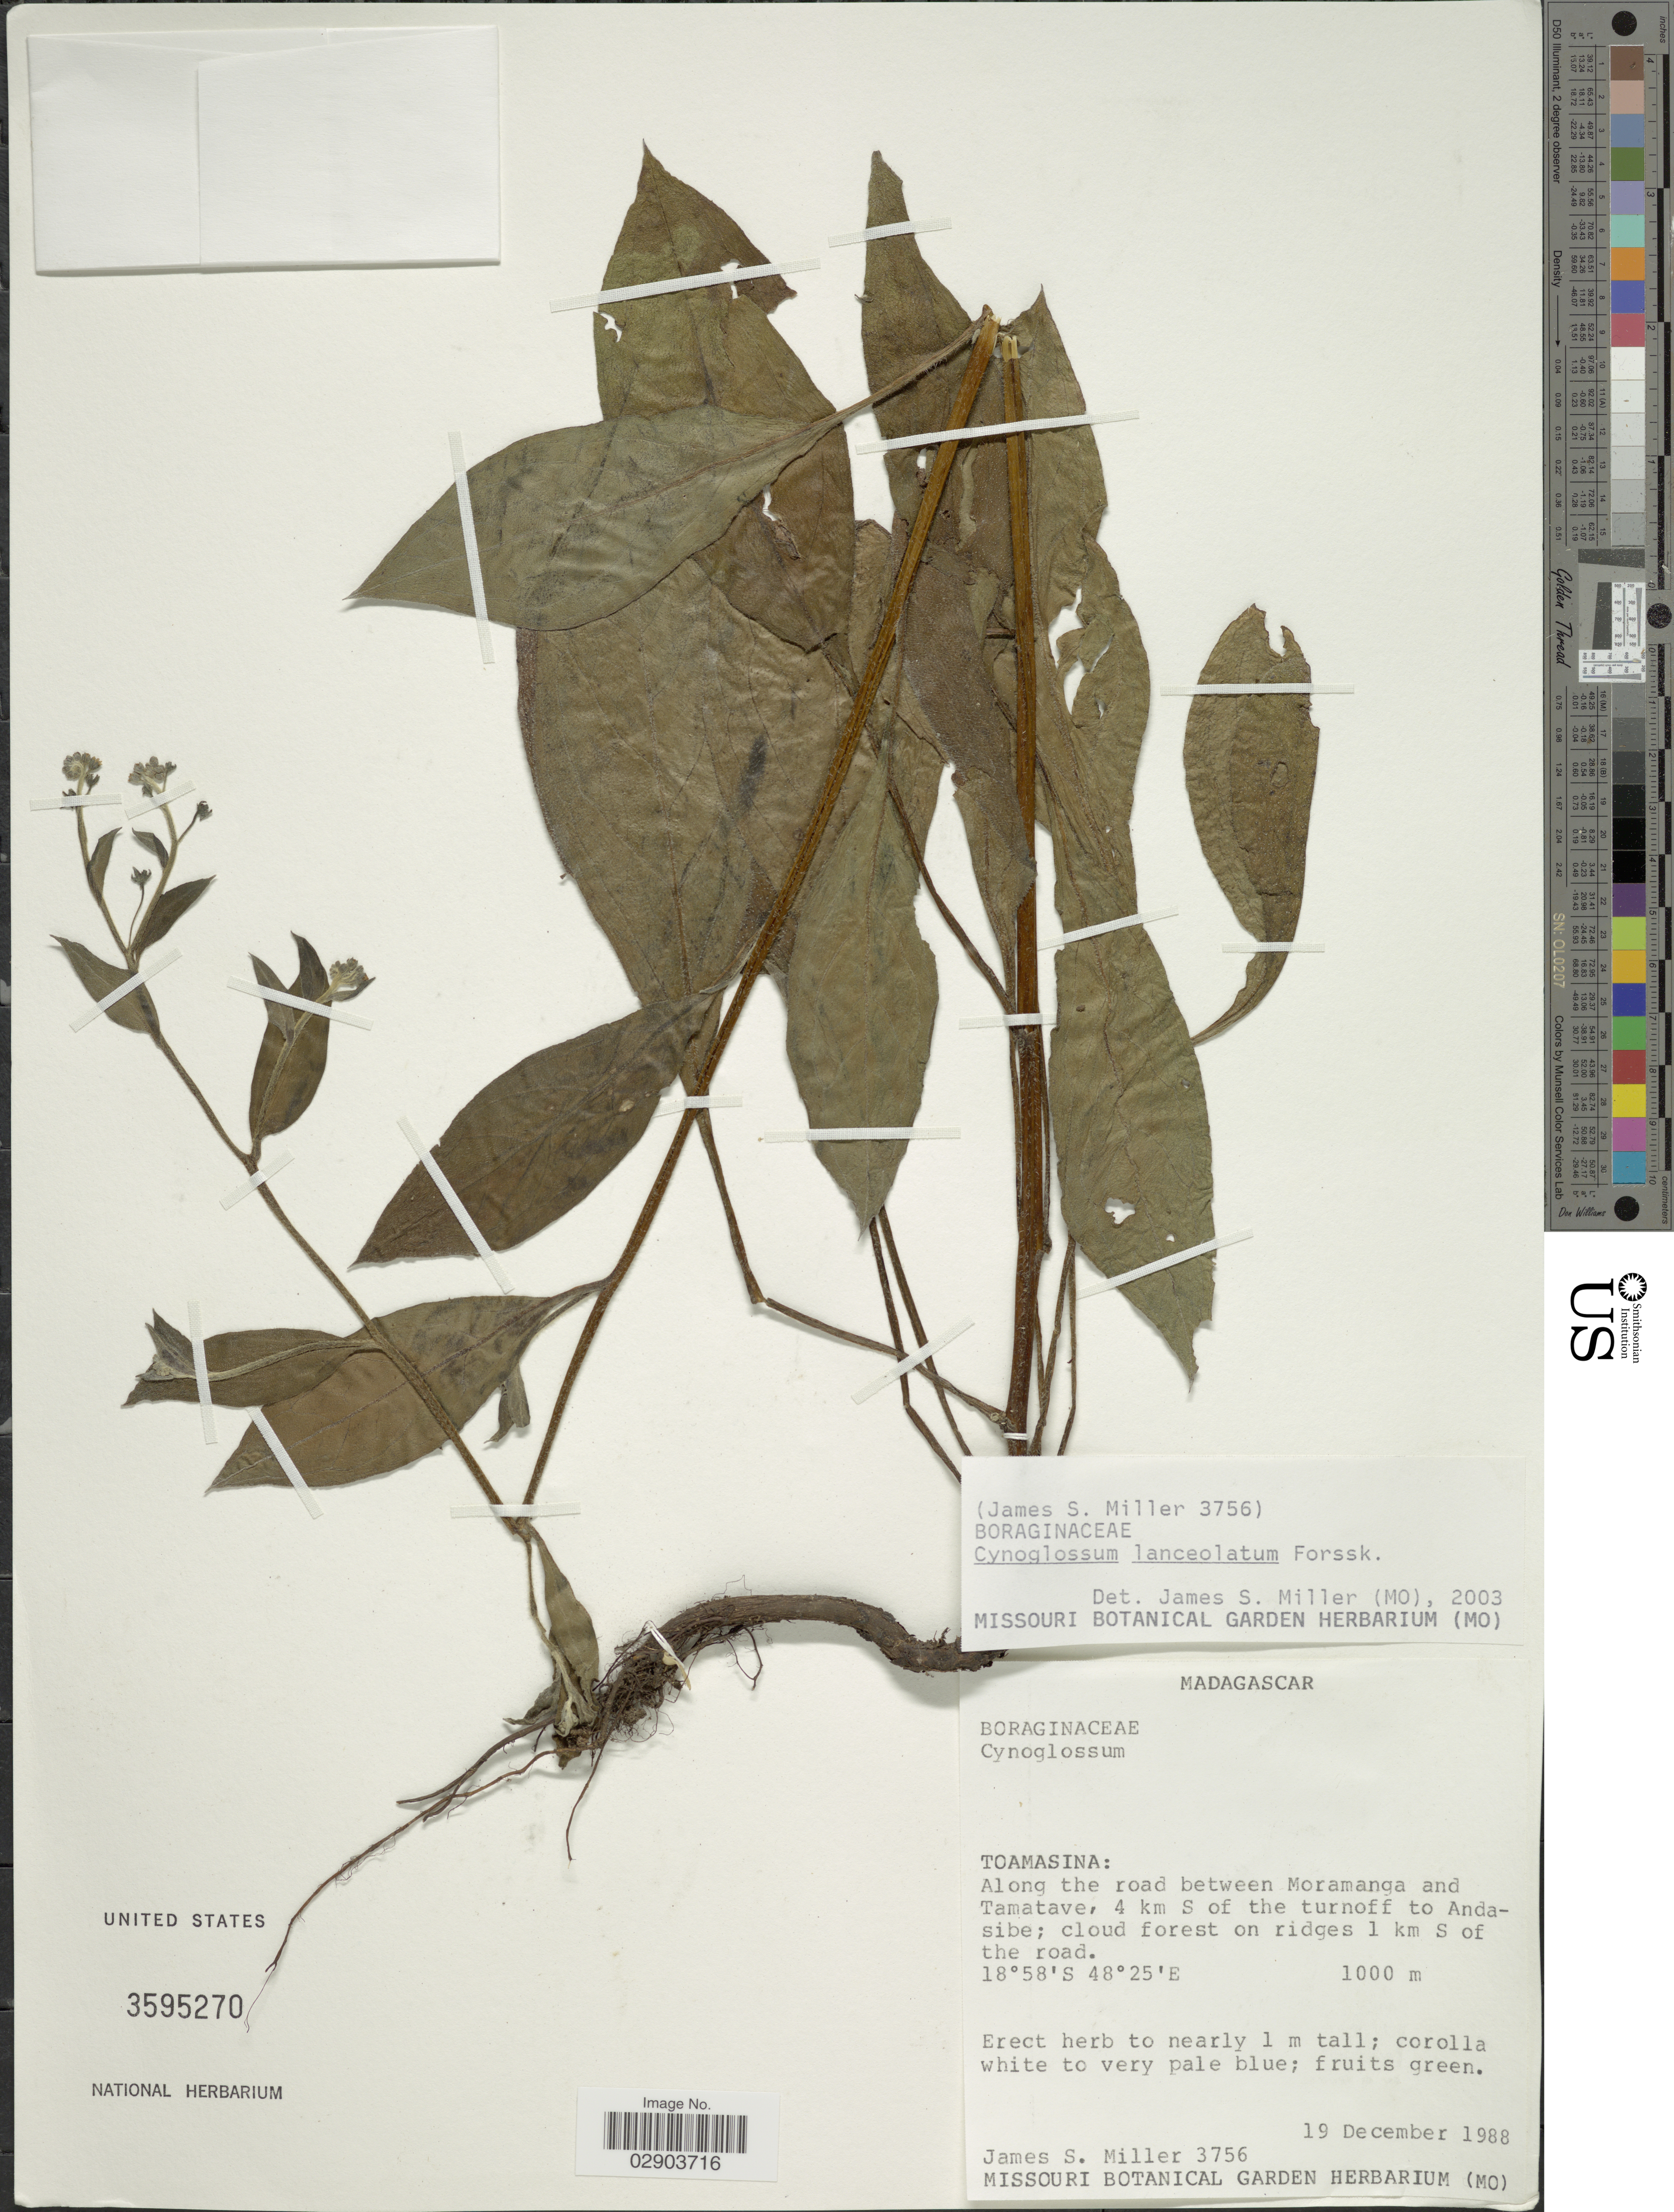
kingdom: Plantae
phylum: Tracheophyta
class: Magnoliopsida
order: Boraginales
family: Boraginaceae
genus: Cynoglossum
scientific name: Cynoglossum lanceolatum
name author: Forssk.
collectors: J. S. Miller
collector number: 3756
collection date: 1988-12-19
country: Madagascar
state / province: Alaotra Mangoro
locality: Along the road between Moramanga and Tamatave, 4 km S of the turnoff to Andasibe; cloud forest on ridges 1 km S of the road.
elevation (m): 1000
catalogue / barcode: US 3595270